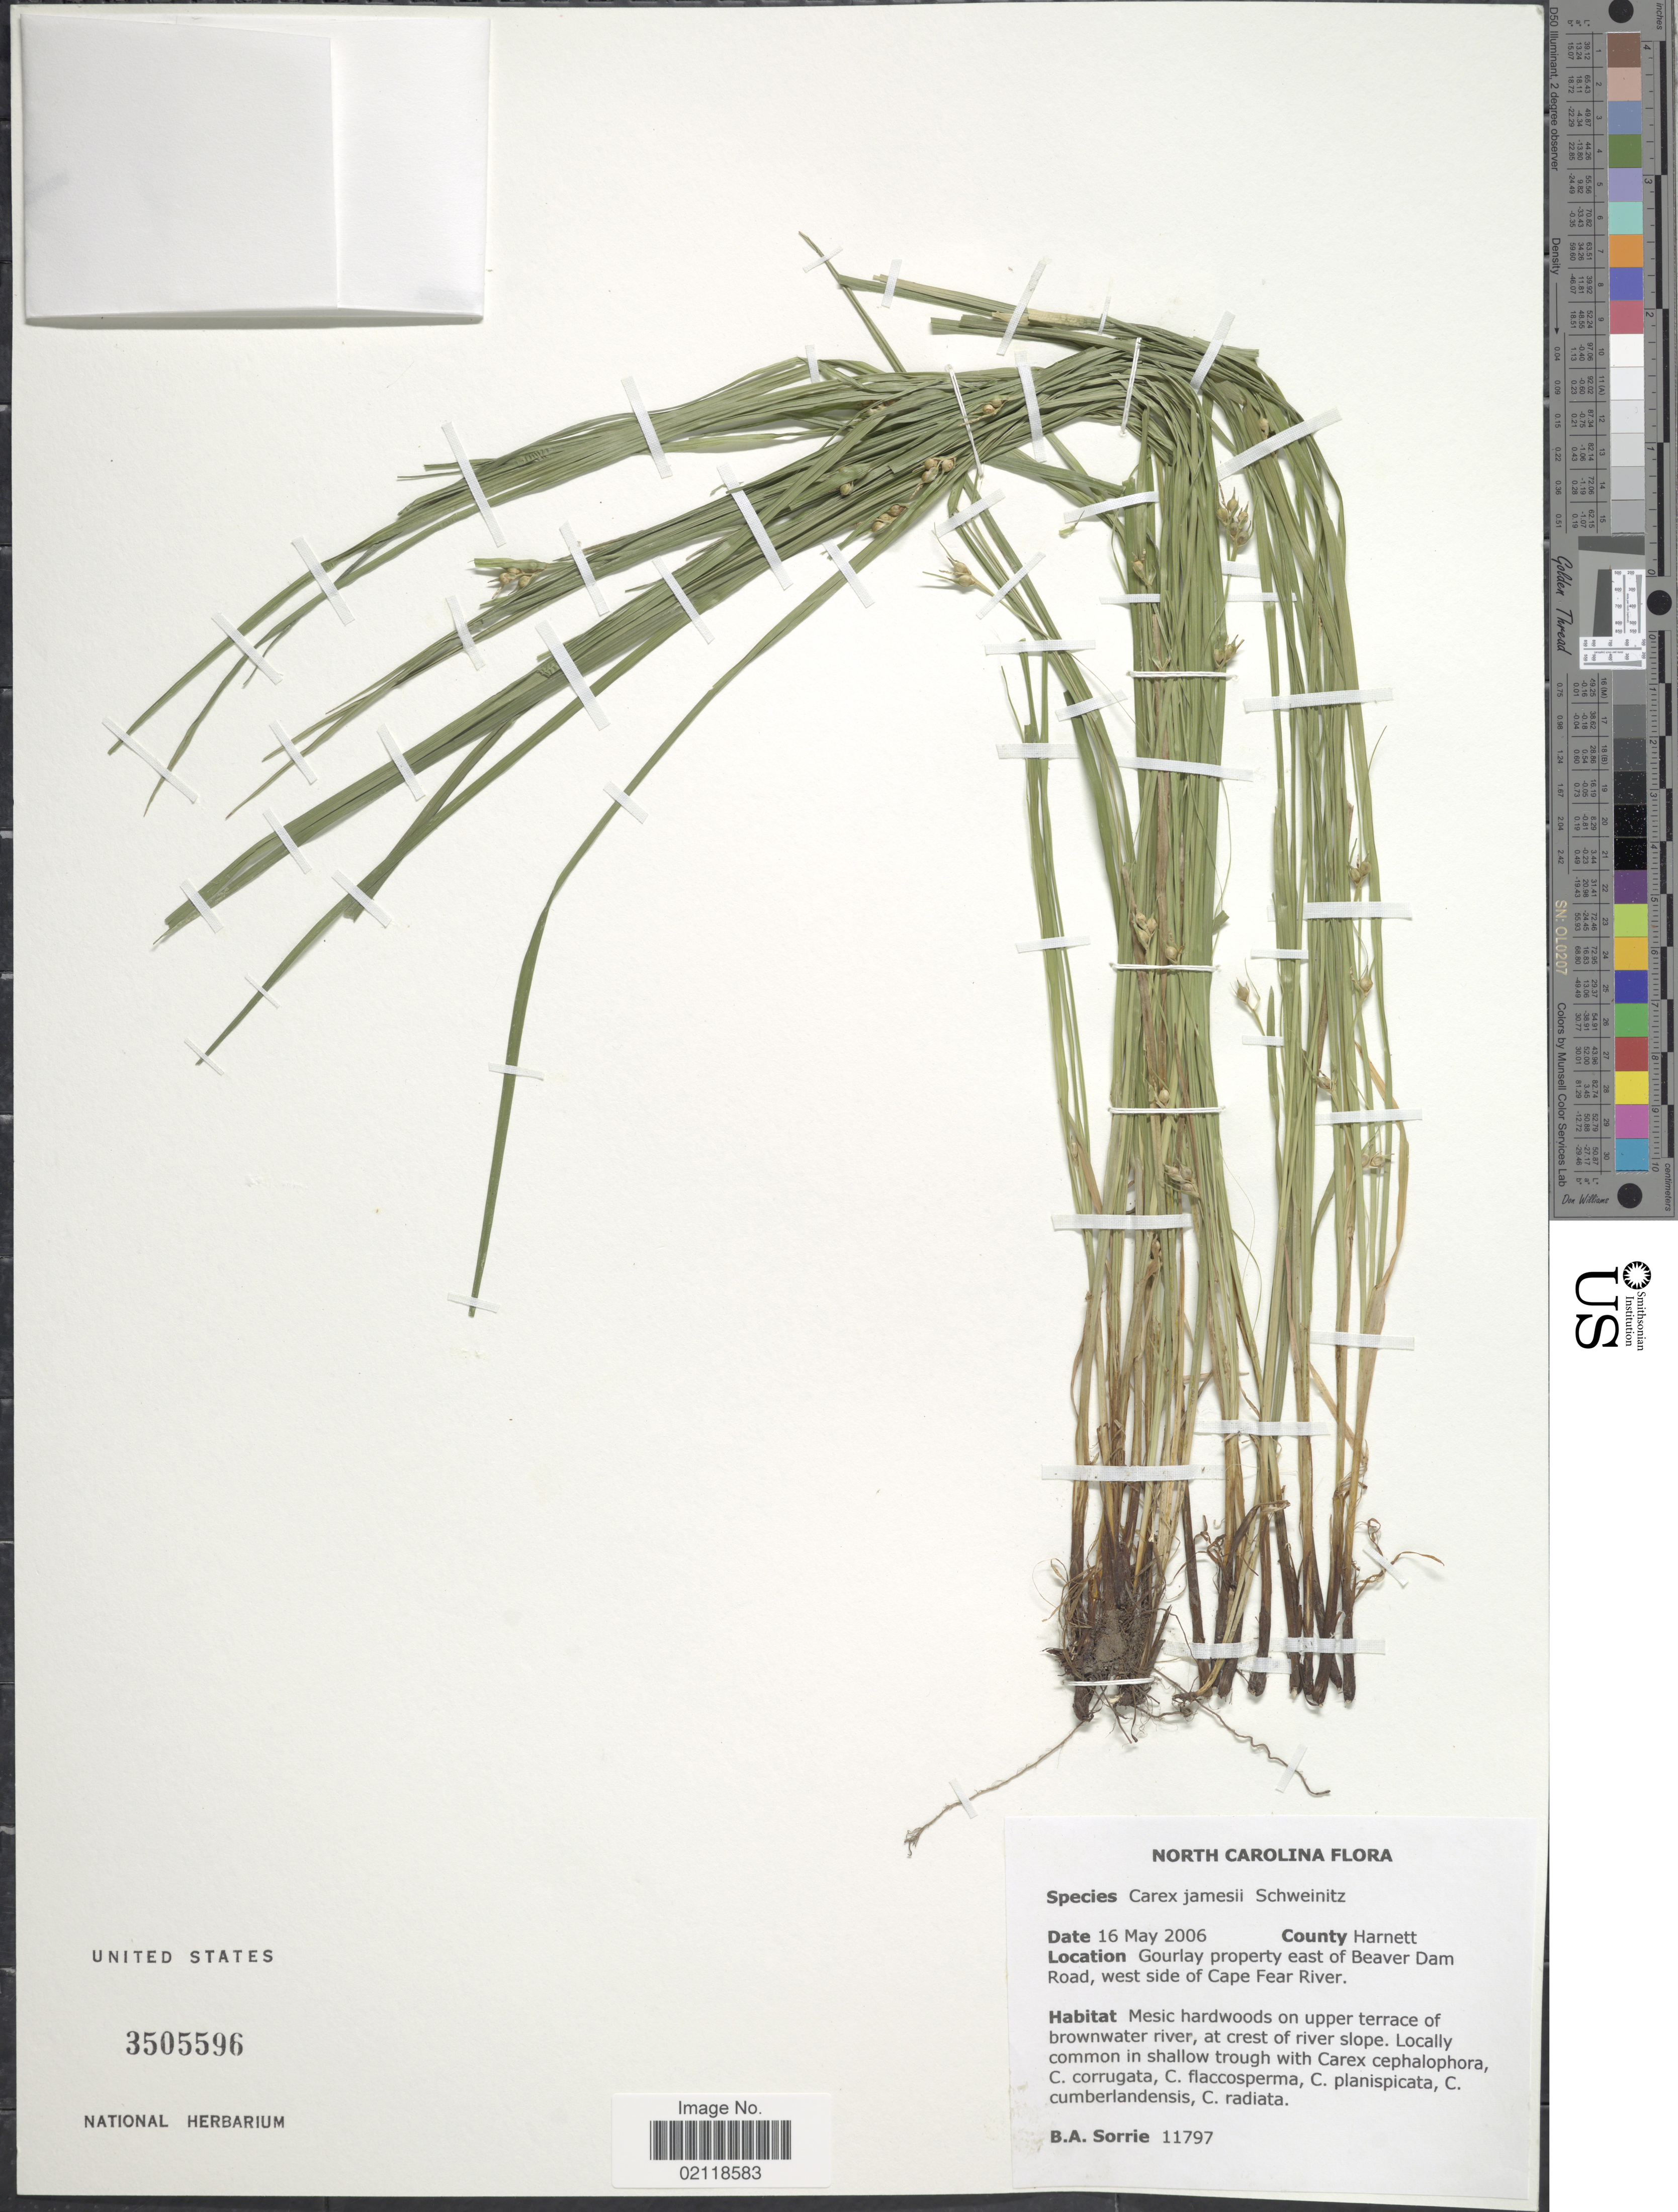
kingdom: Plantae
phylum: Tracheophyta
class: Liliopsida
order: Poales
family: Cyperaceae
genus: Carex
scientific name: Carex jamesii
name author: Schwein.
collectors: B. Sorrie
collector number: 11797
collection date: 2006-05-16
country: United States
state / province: North Carolina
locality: County Harnett, Gourlay property east of Beaver Dam Road, west side of Cape Fear River, mesic hardwoods on upper terrace of brownwater river, at crest of river slope.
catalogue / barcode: US 3505596